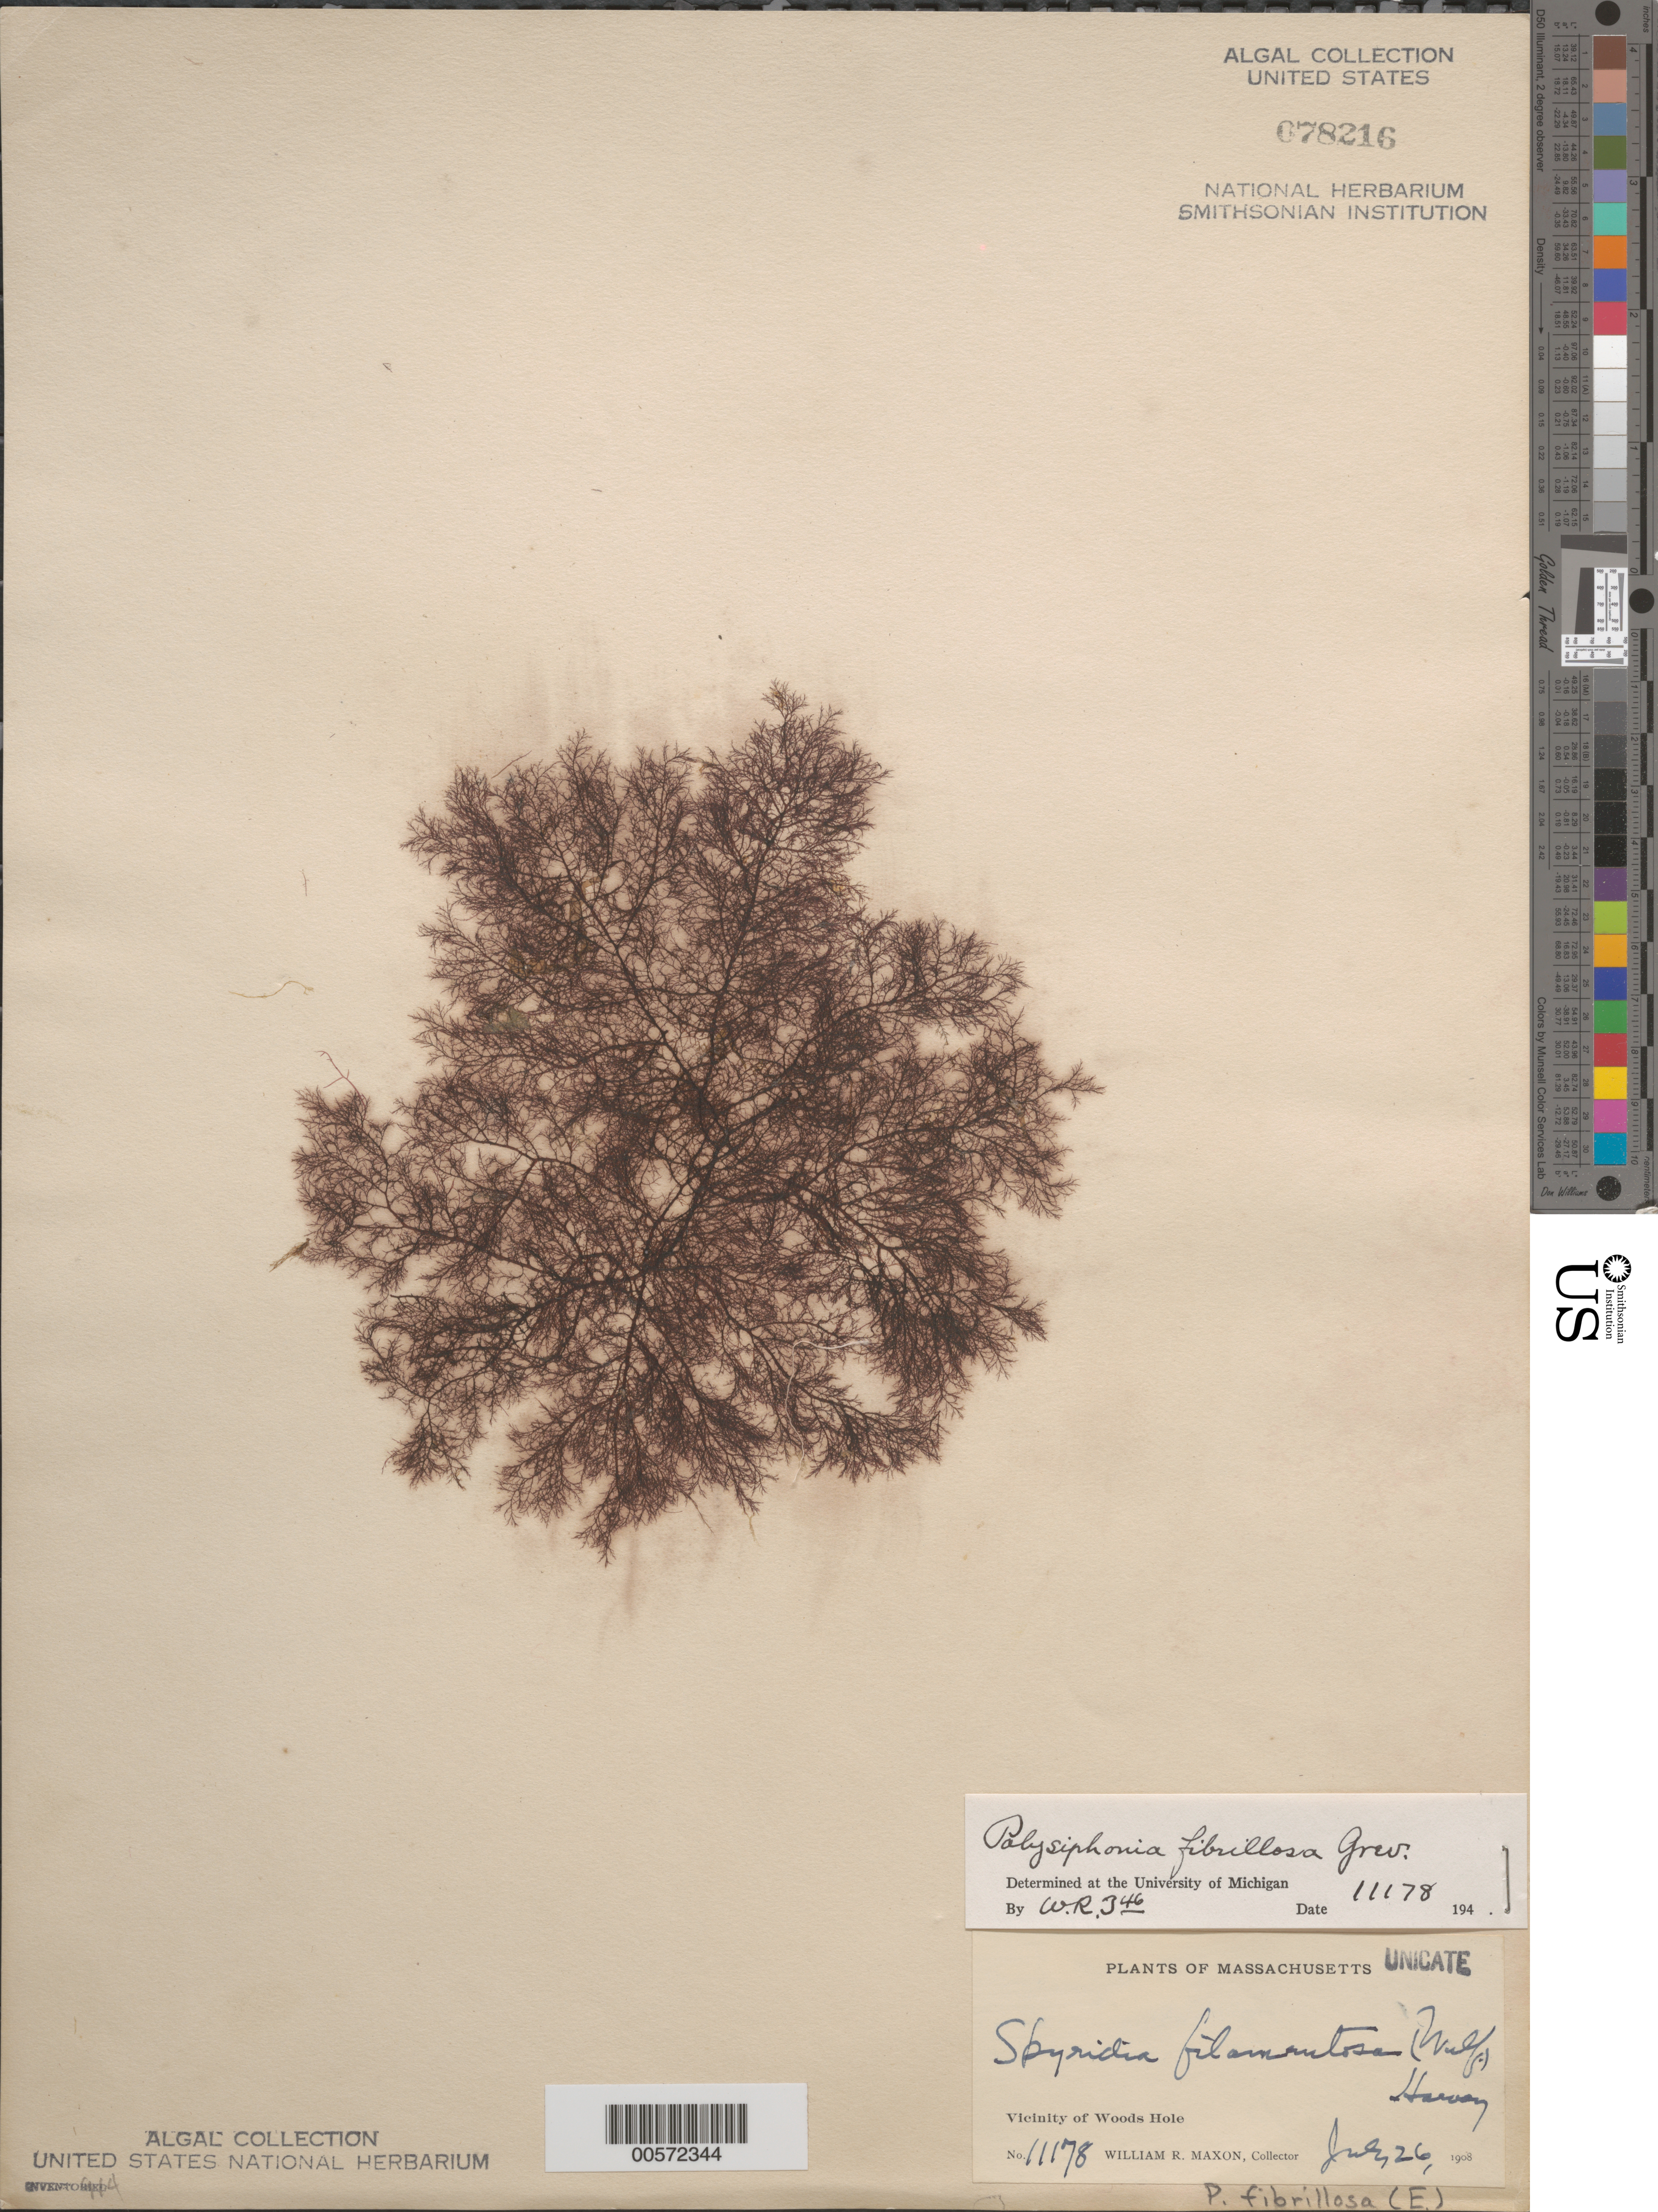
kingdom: Plantae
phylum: Rhodophyta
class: Florideophyceae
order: Ceramiales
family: Rhodomelaceae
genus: Leptosiphonia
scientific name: Leptosiphonia fibrillosa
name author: (C. Agardh) Savoie & G.W. Saunders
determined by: Algae name updating Project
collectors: W. R. Maxon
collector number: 11178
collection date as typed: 26 Jul 1908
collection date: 1908-07-26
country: United States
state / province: Massachusetts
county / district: Barnstable County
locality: Woods Hole area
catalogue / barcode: US 78216